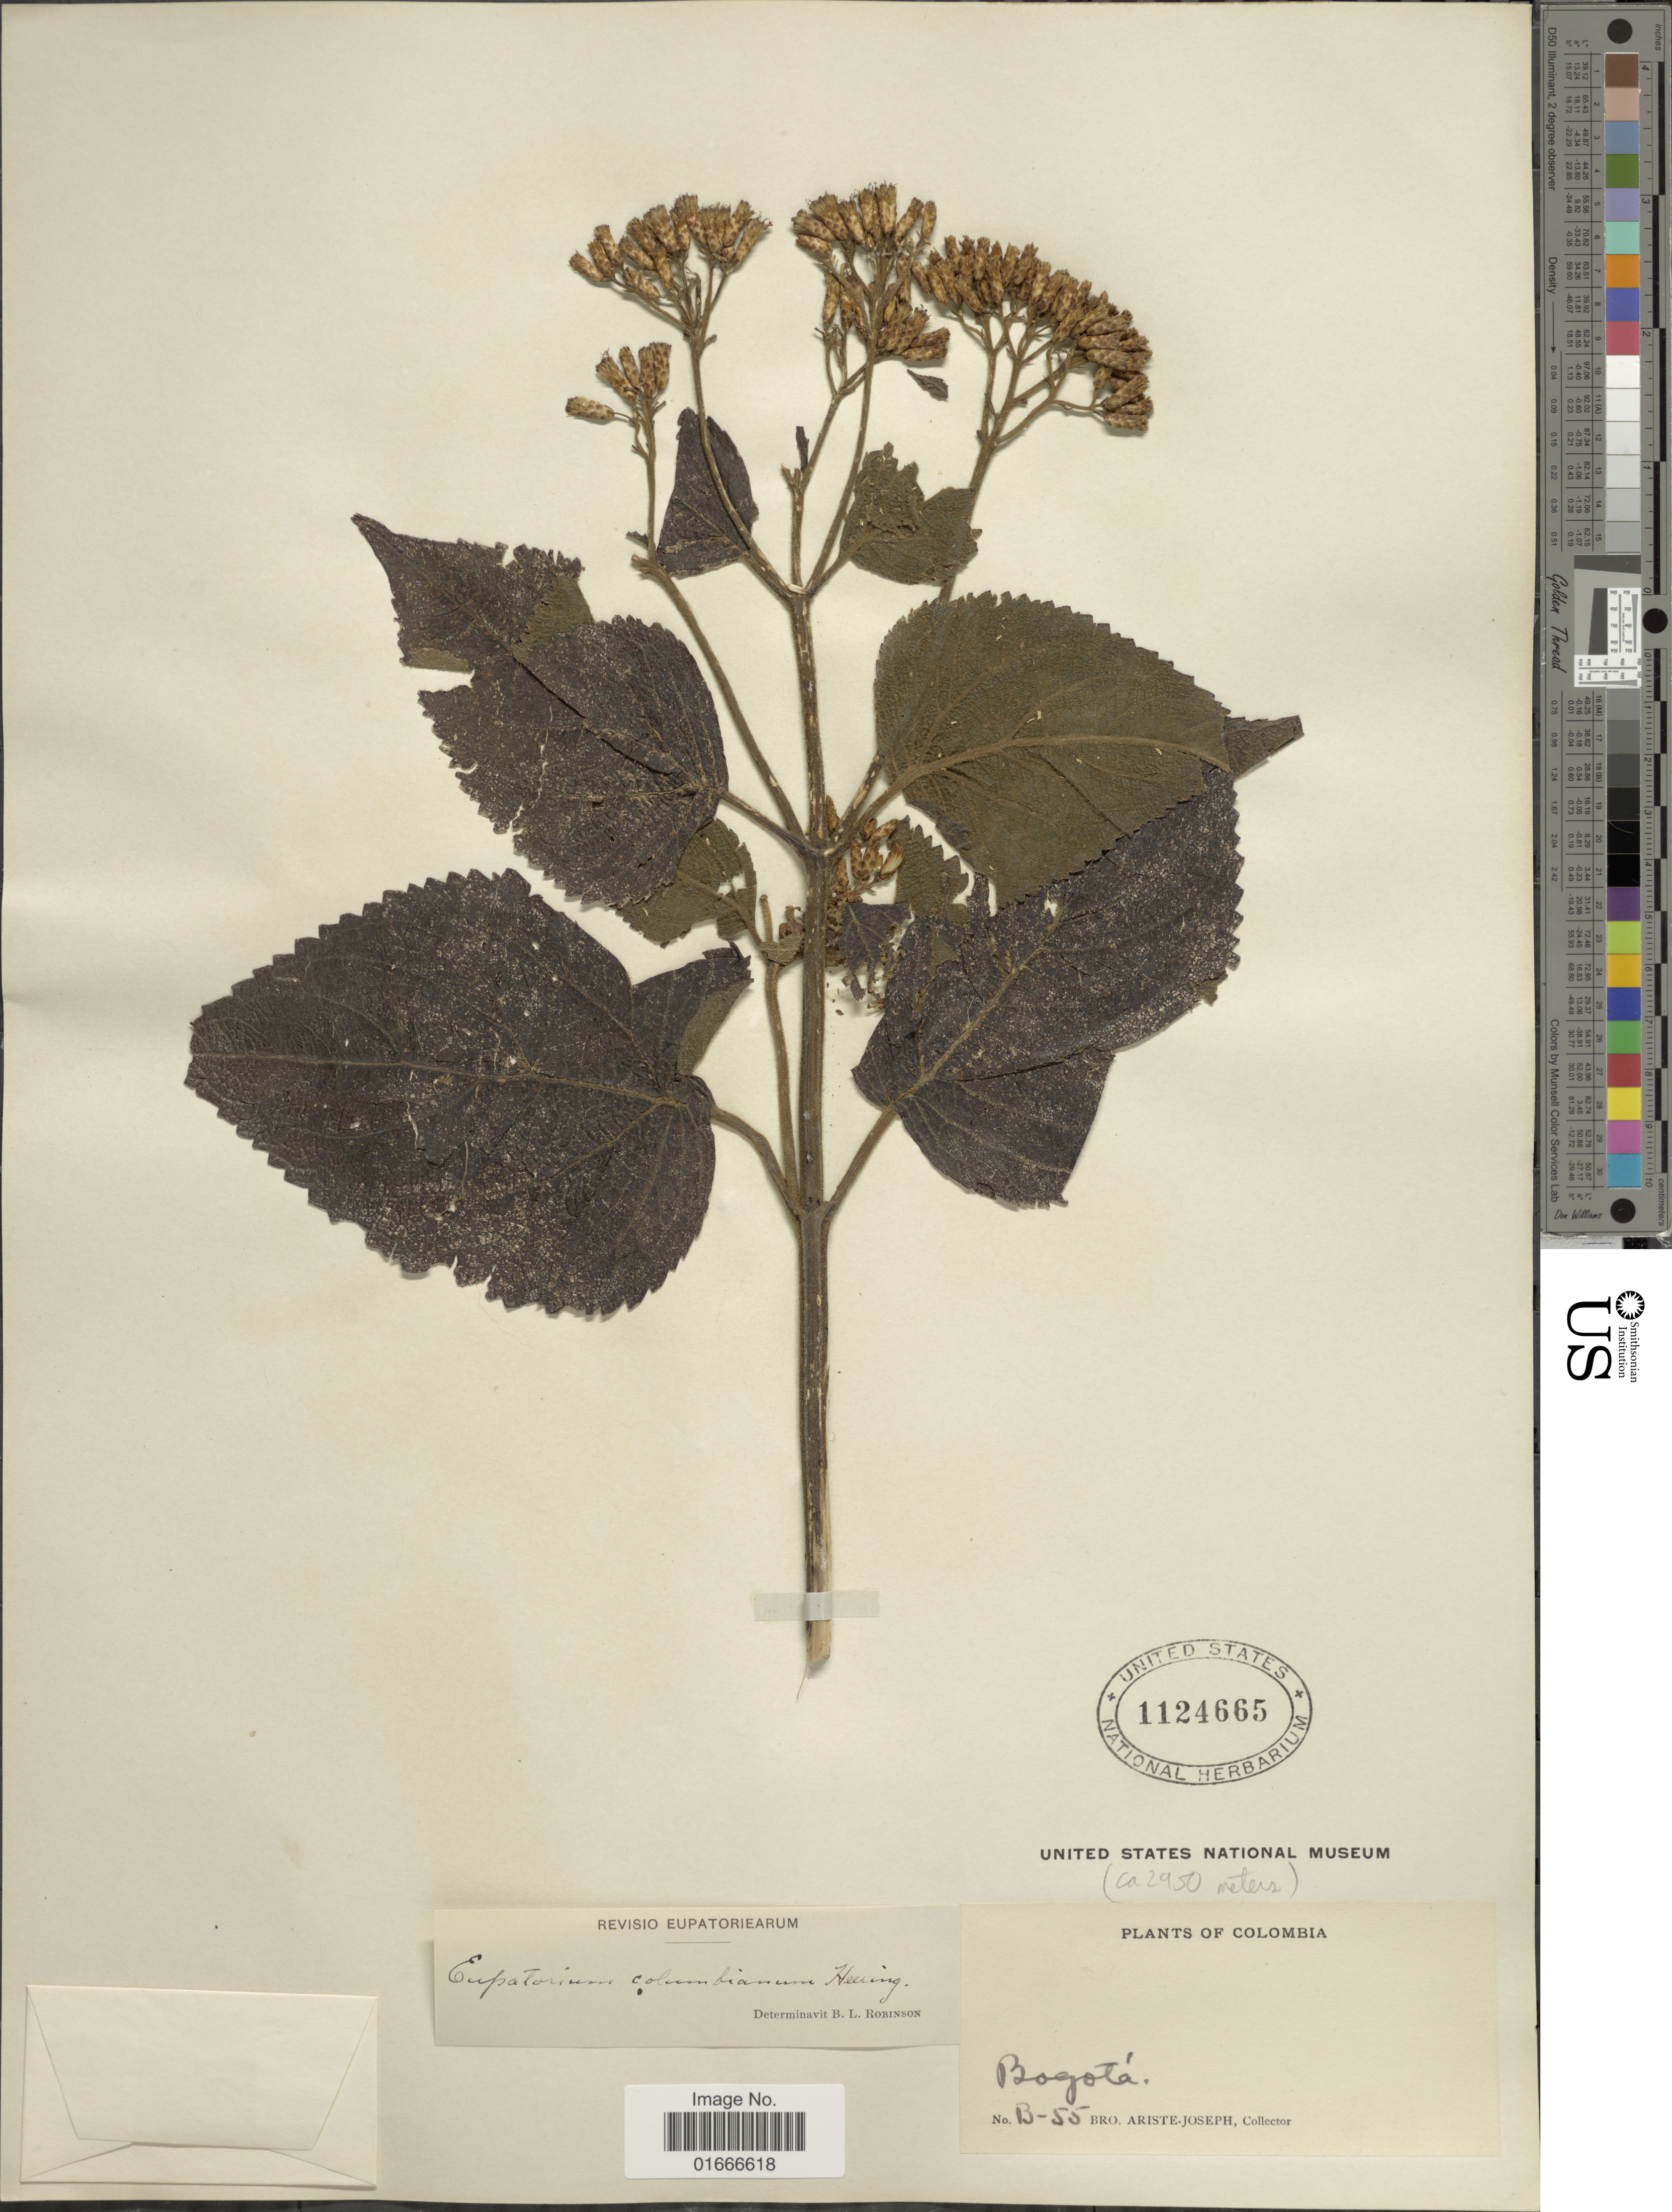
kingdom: Plantae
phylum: Tracheophyta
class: Magnoliopsida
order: Asterales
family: Asteraceae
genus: Chromolaena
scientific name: Chromolaena columbiana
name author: (Heering) R.M. King & H. Rob.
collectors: Bro. Ariste-Joseph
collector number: B-55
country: Colombia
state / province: Bogota D.C.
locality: Bogota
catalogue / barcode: US 1124665